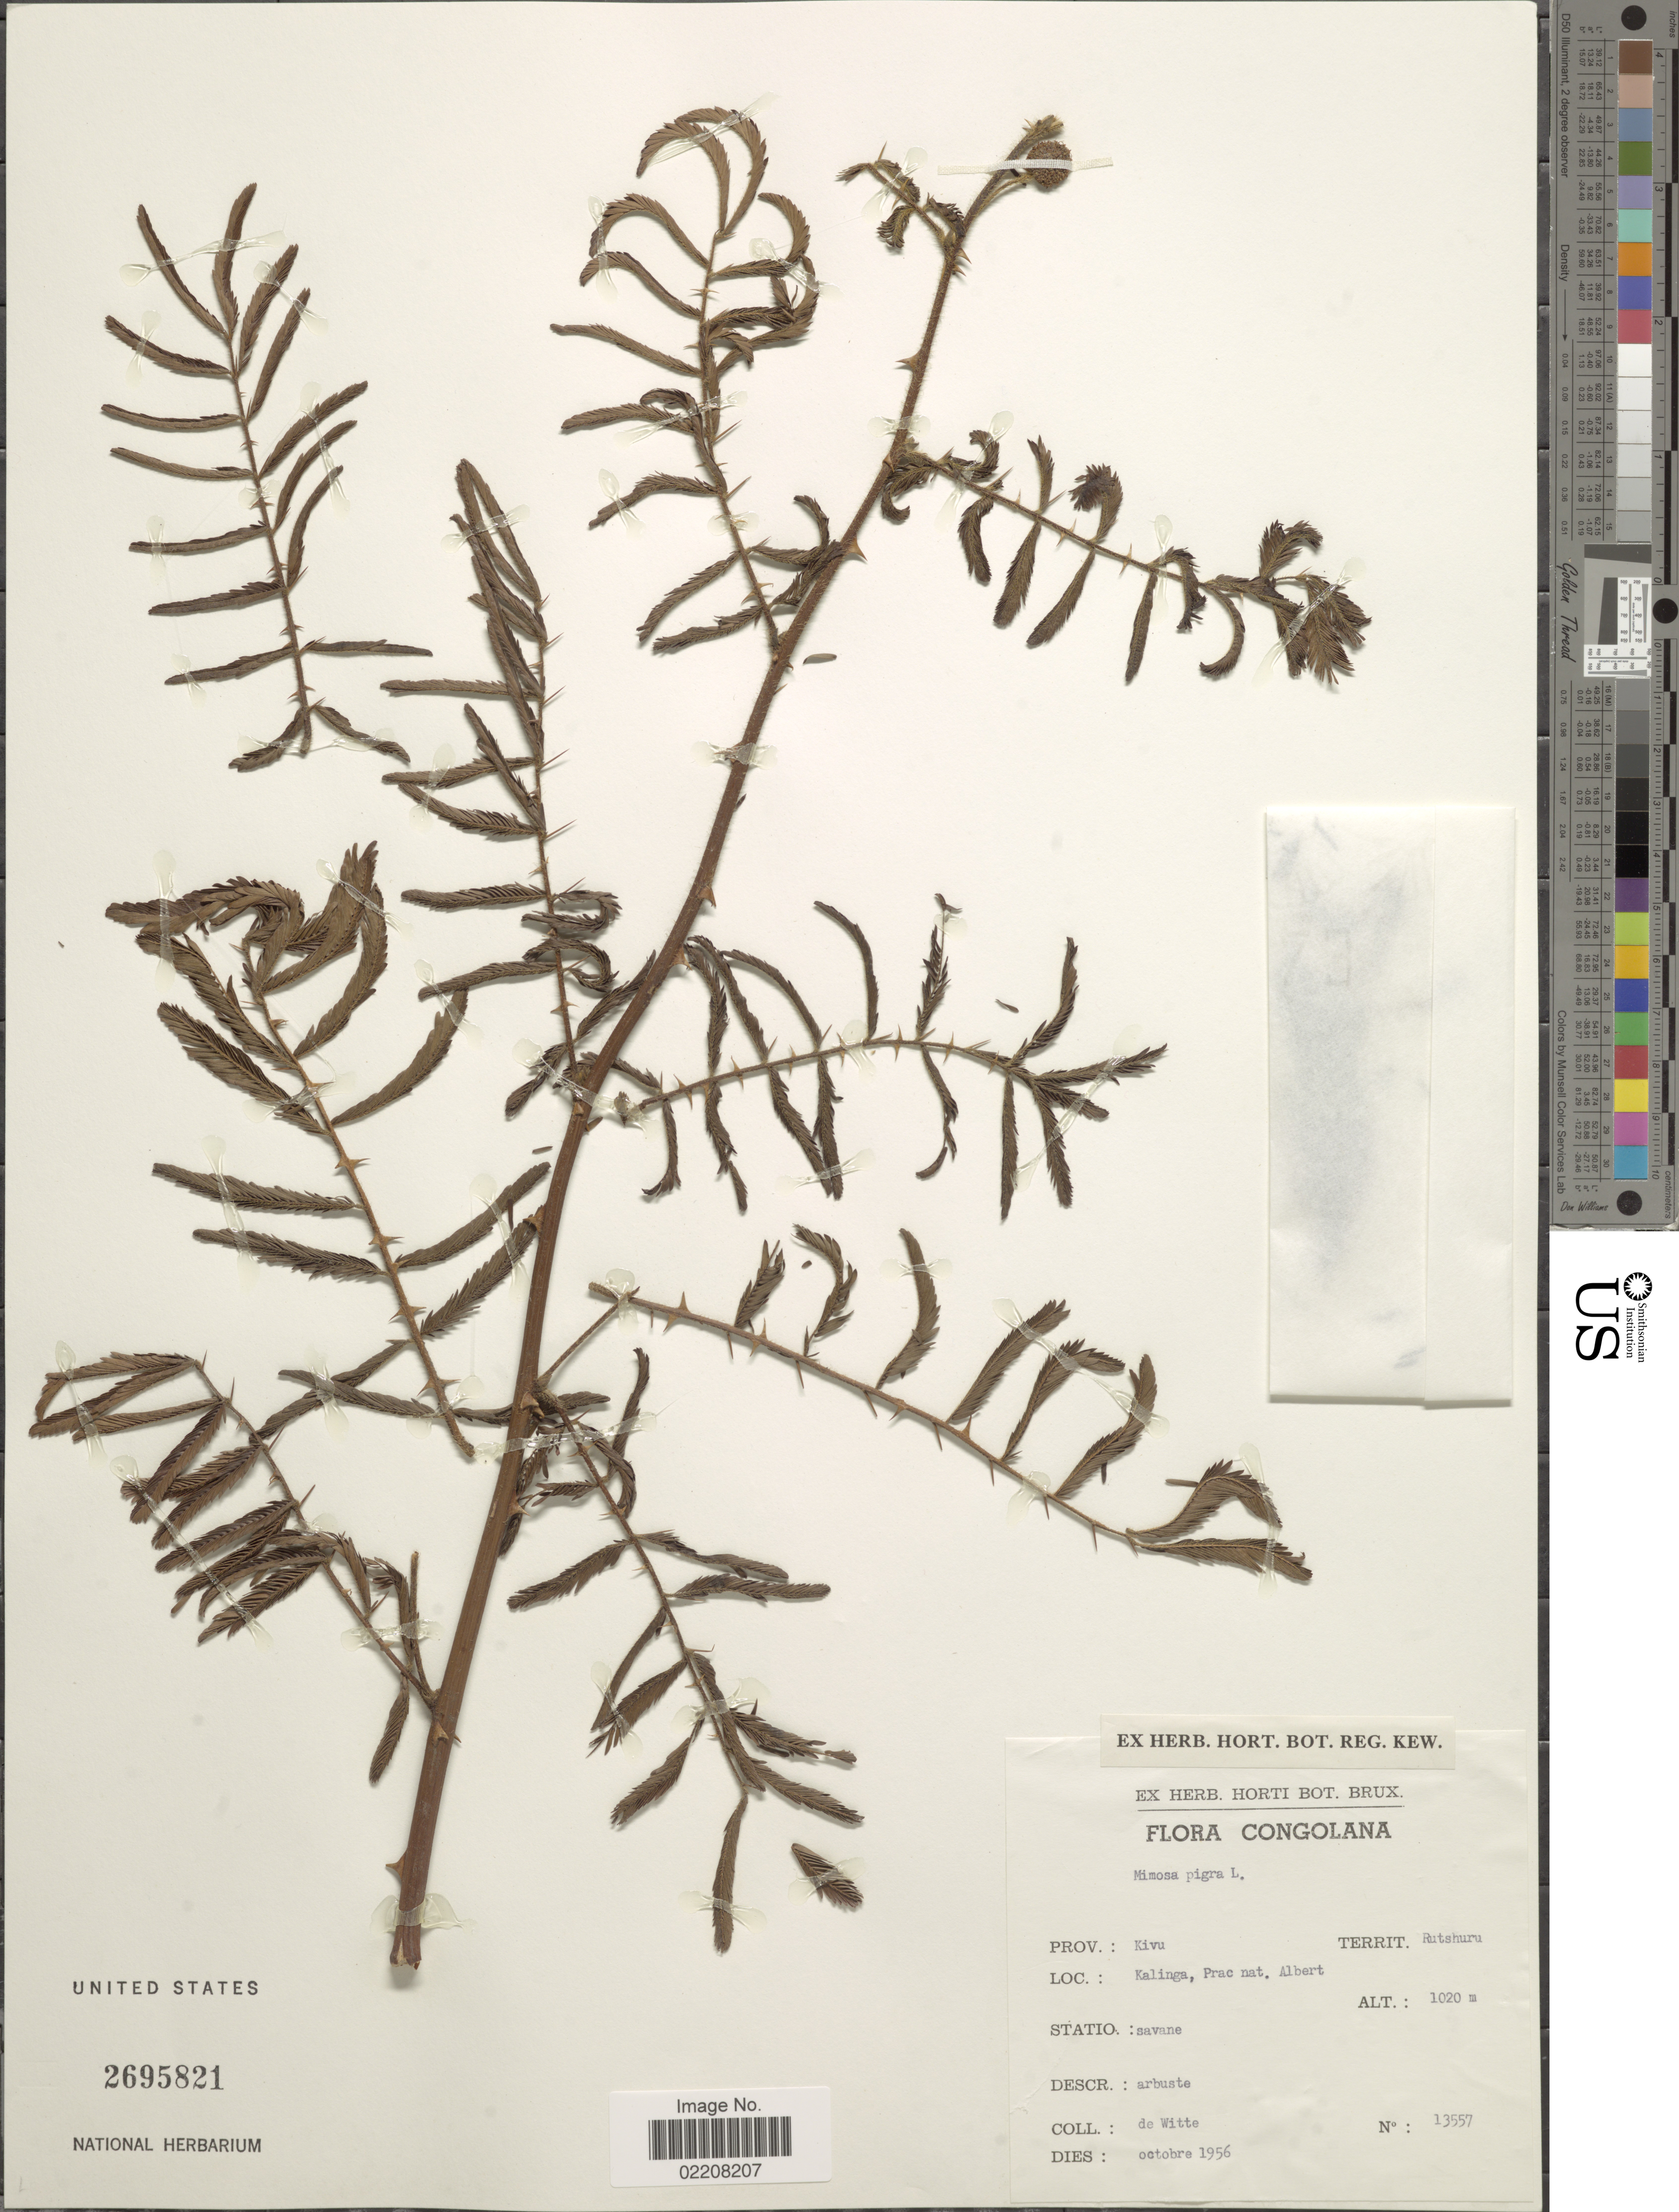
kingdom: Plantae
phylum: Tracheophyta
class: Magnoliopsida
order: Fabales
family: Fabaceae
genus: Mimosa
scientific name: Mimosa pigra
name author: L.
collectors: -. de Witte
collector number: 13557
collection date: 1956-10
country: Congo, Democratic Republic of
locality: Congolana. Prov.: Kivu. Territ. Rutshuru. Kalinga, Prac. nat. Albert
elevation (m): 1020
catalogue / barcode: US 2695821